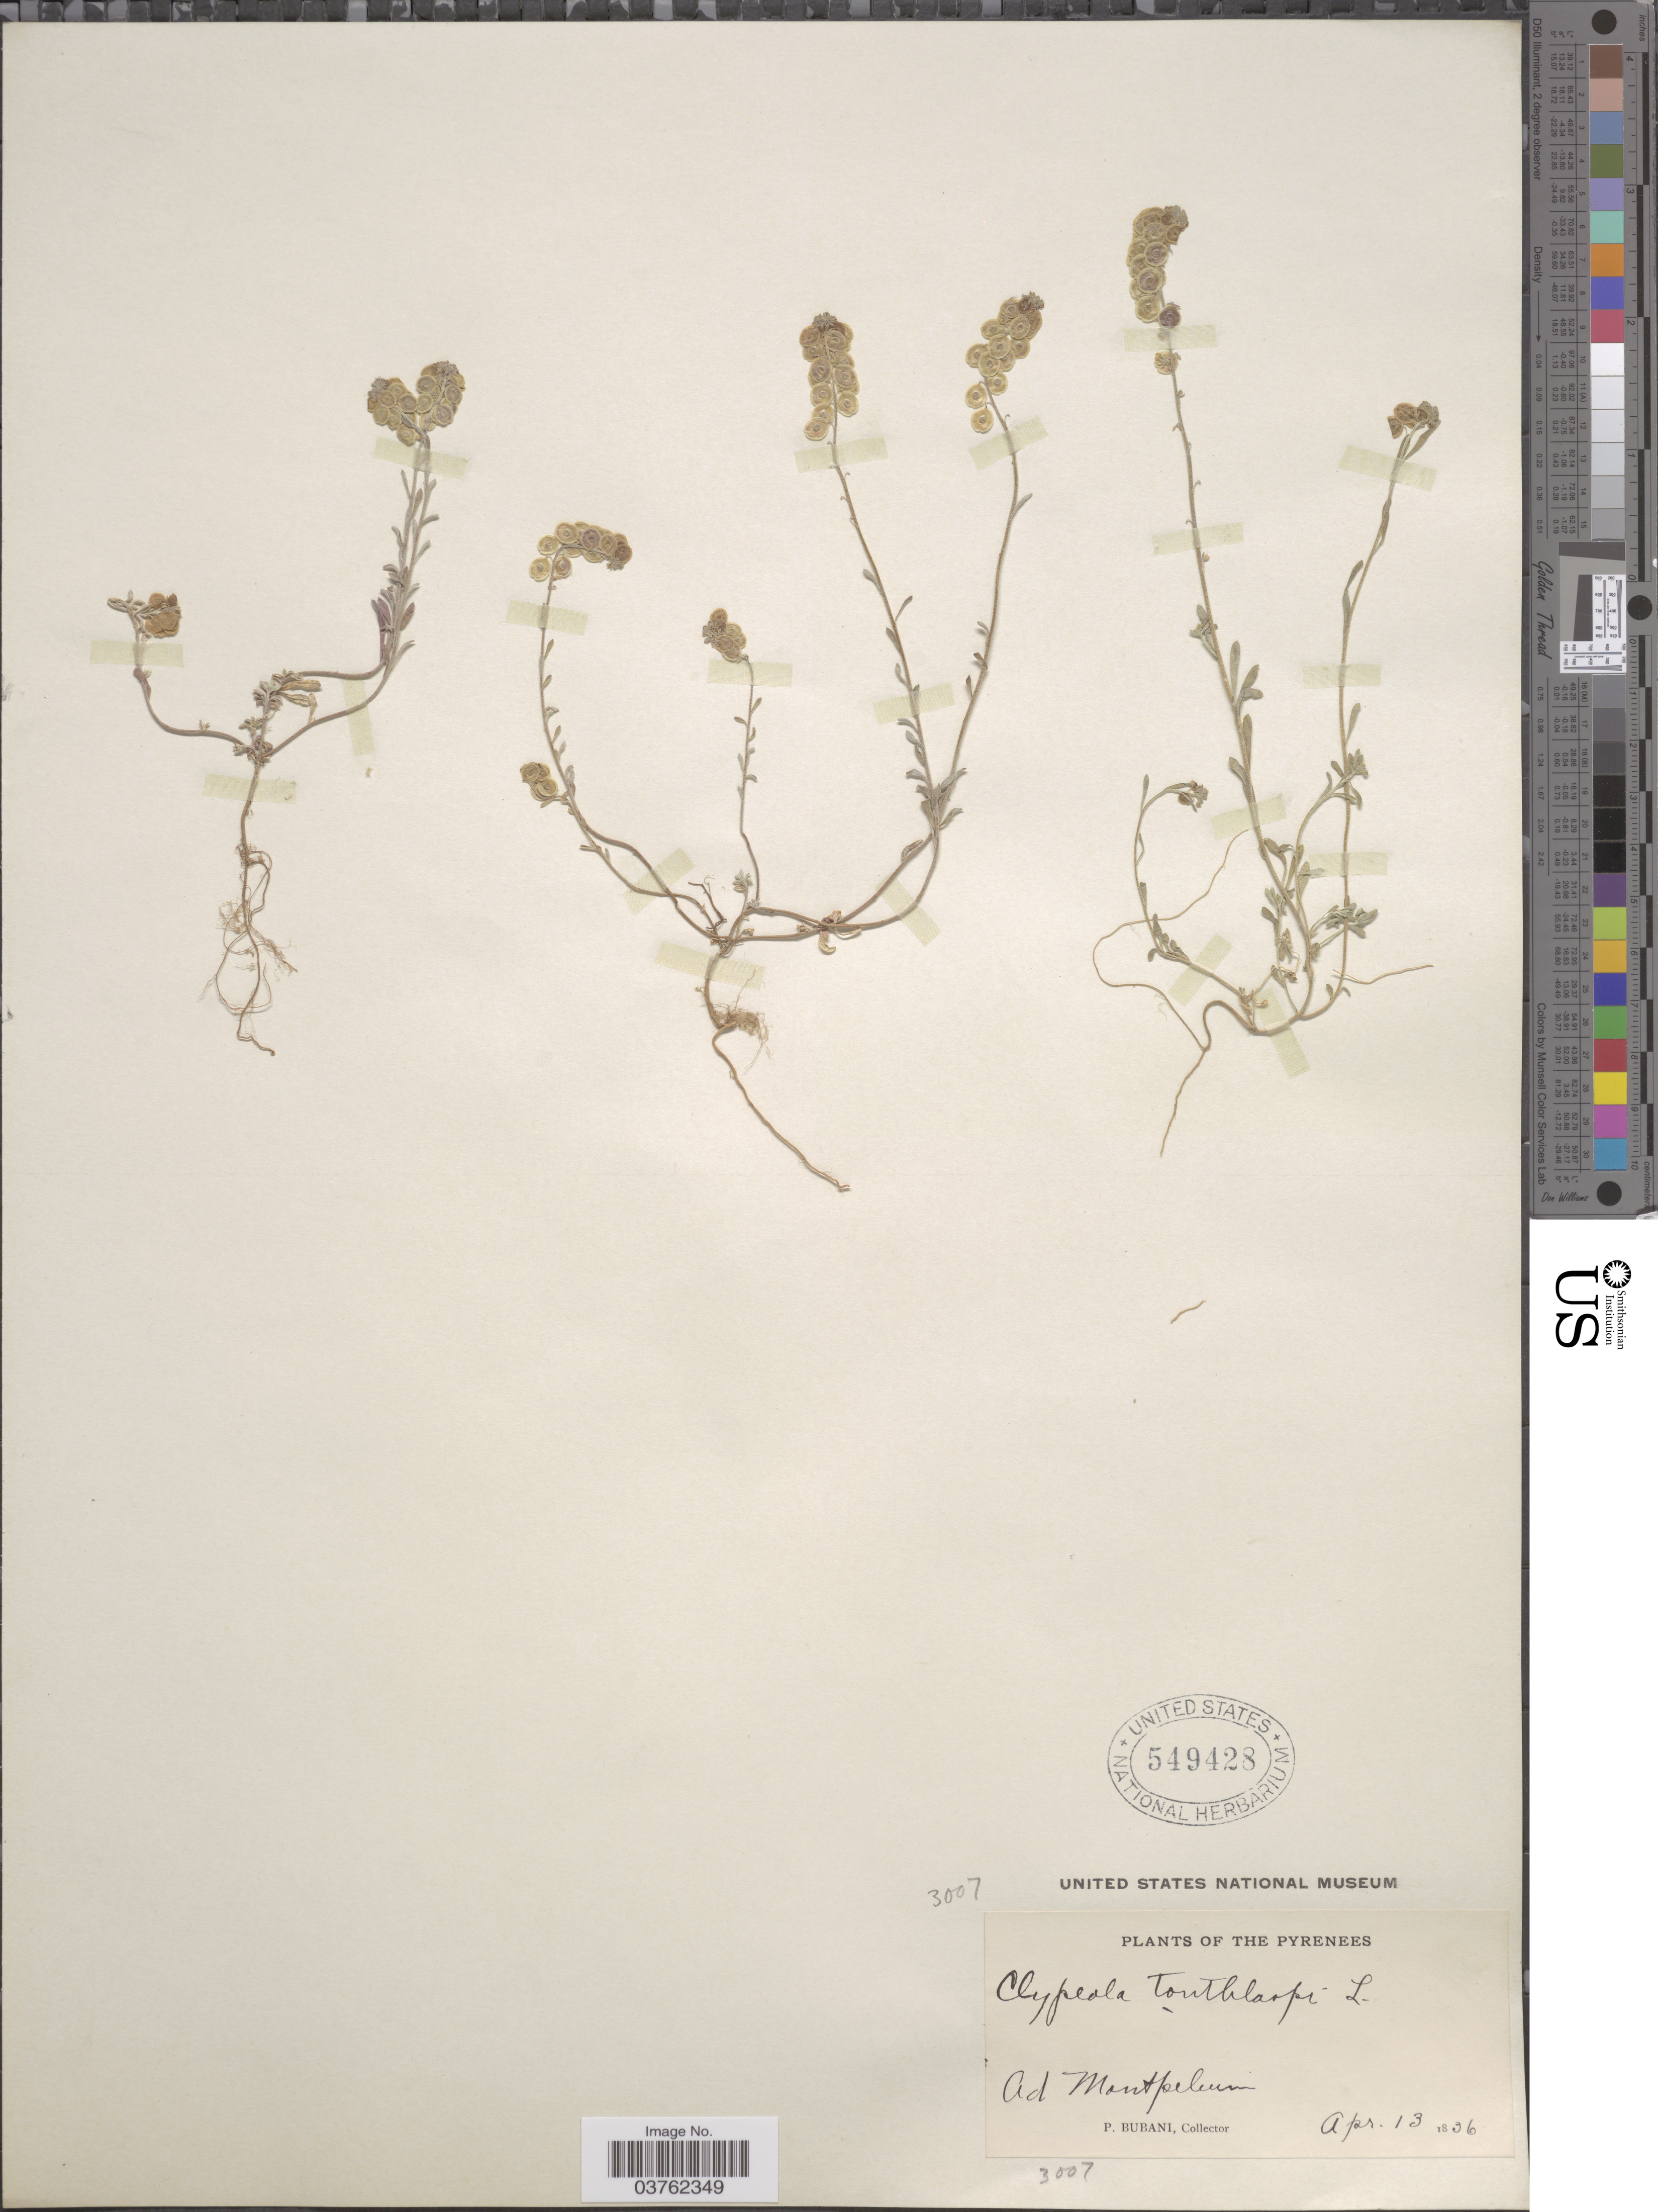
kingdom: Plantae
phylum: Tracheophyta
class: Magnoliopsida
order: Brassicales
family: Brassicaceae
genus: Clypeola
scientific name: Clypeola jonthlaspi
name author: L.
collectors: P. Bubani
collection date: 1836-04-13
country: France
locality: The Pyrenees. Ad Montpellier.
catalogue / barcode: US 549428